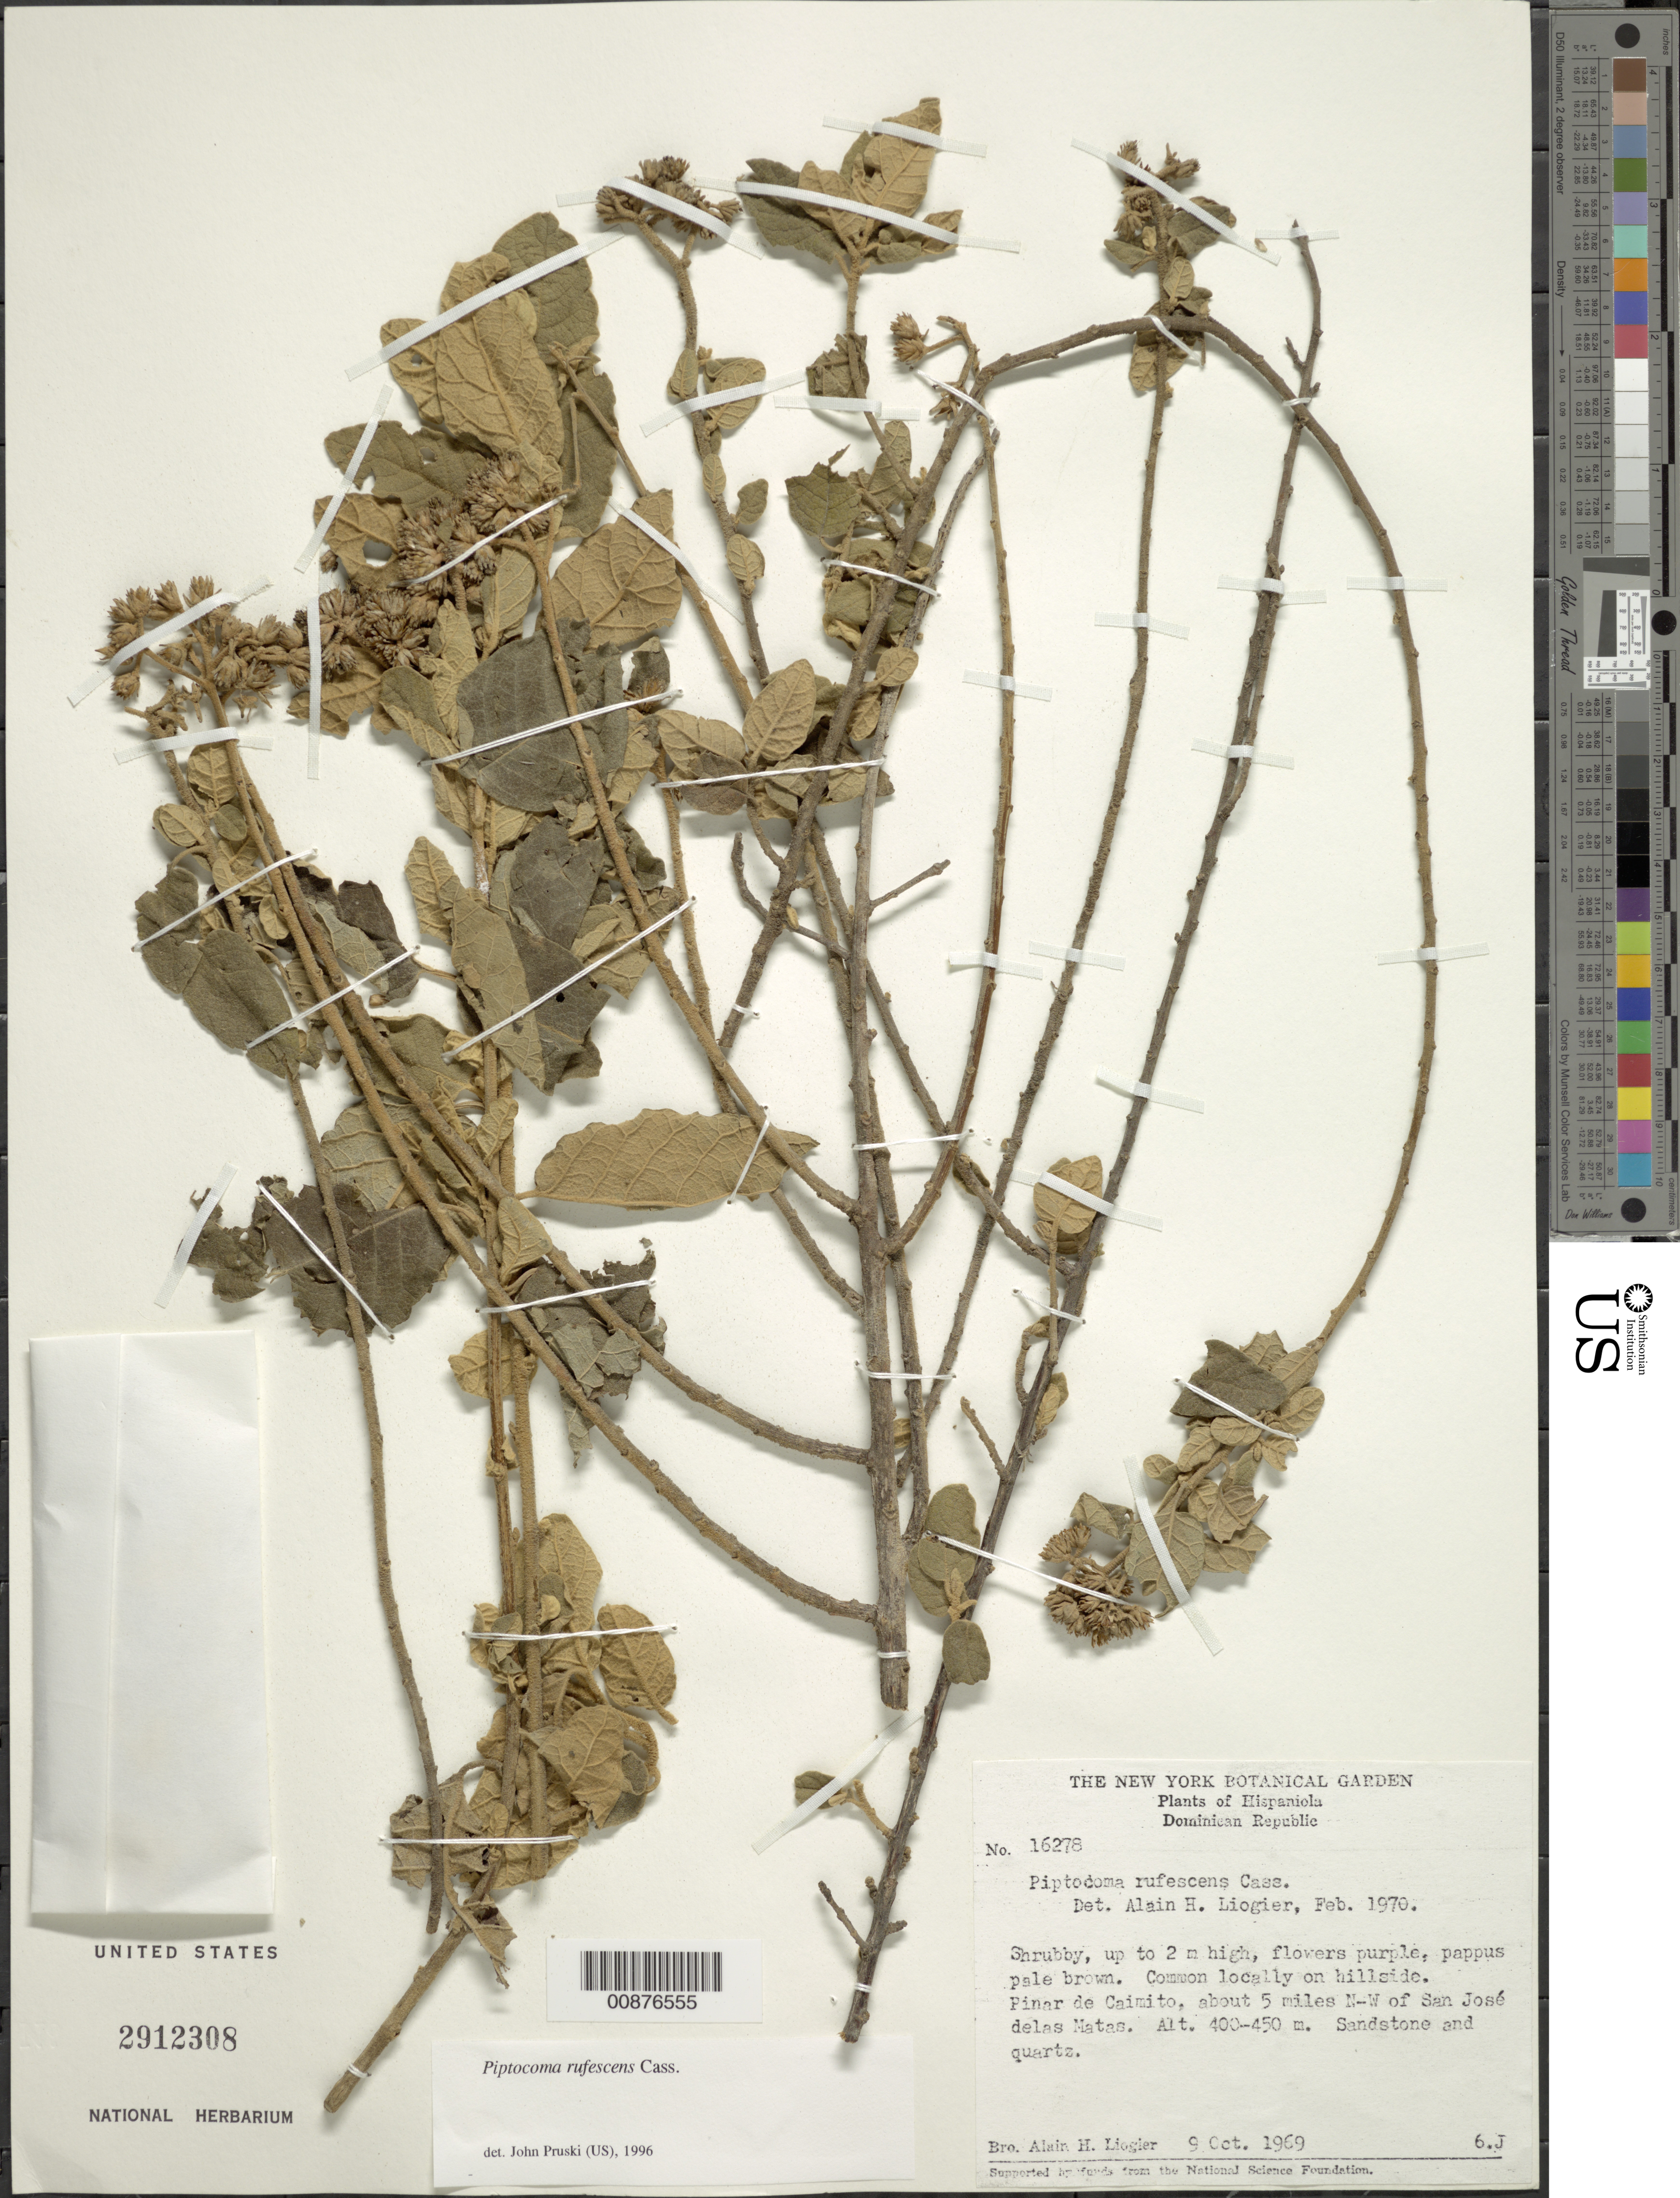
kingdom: Plantae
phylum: Tracheophyta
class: Magnoliopsida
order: Asterales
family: Asteraceae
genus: Piptocoma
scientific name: Piptocoma rufescens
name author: Cass.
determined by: Liogier, Alain H.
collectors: A. H. Liogier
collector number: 16278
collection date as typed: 09 Oct 1969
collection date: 1969-10-09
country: Dominican Republic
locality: Pinar de Caimito, about 5 miles NW of San José de las Matas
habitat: On hillside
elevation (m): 400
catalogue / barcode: US 2912308